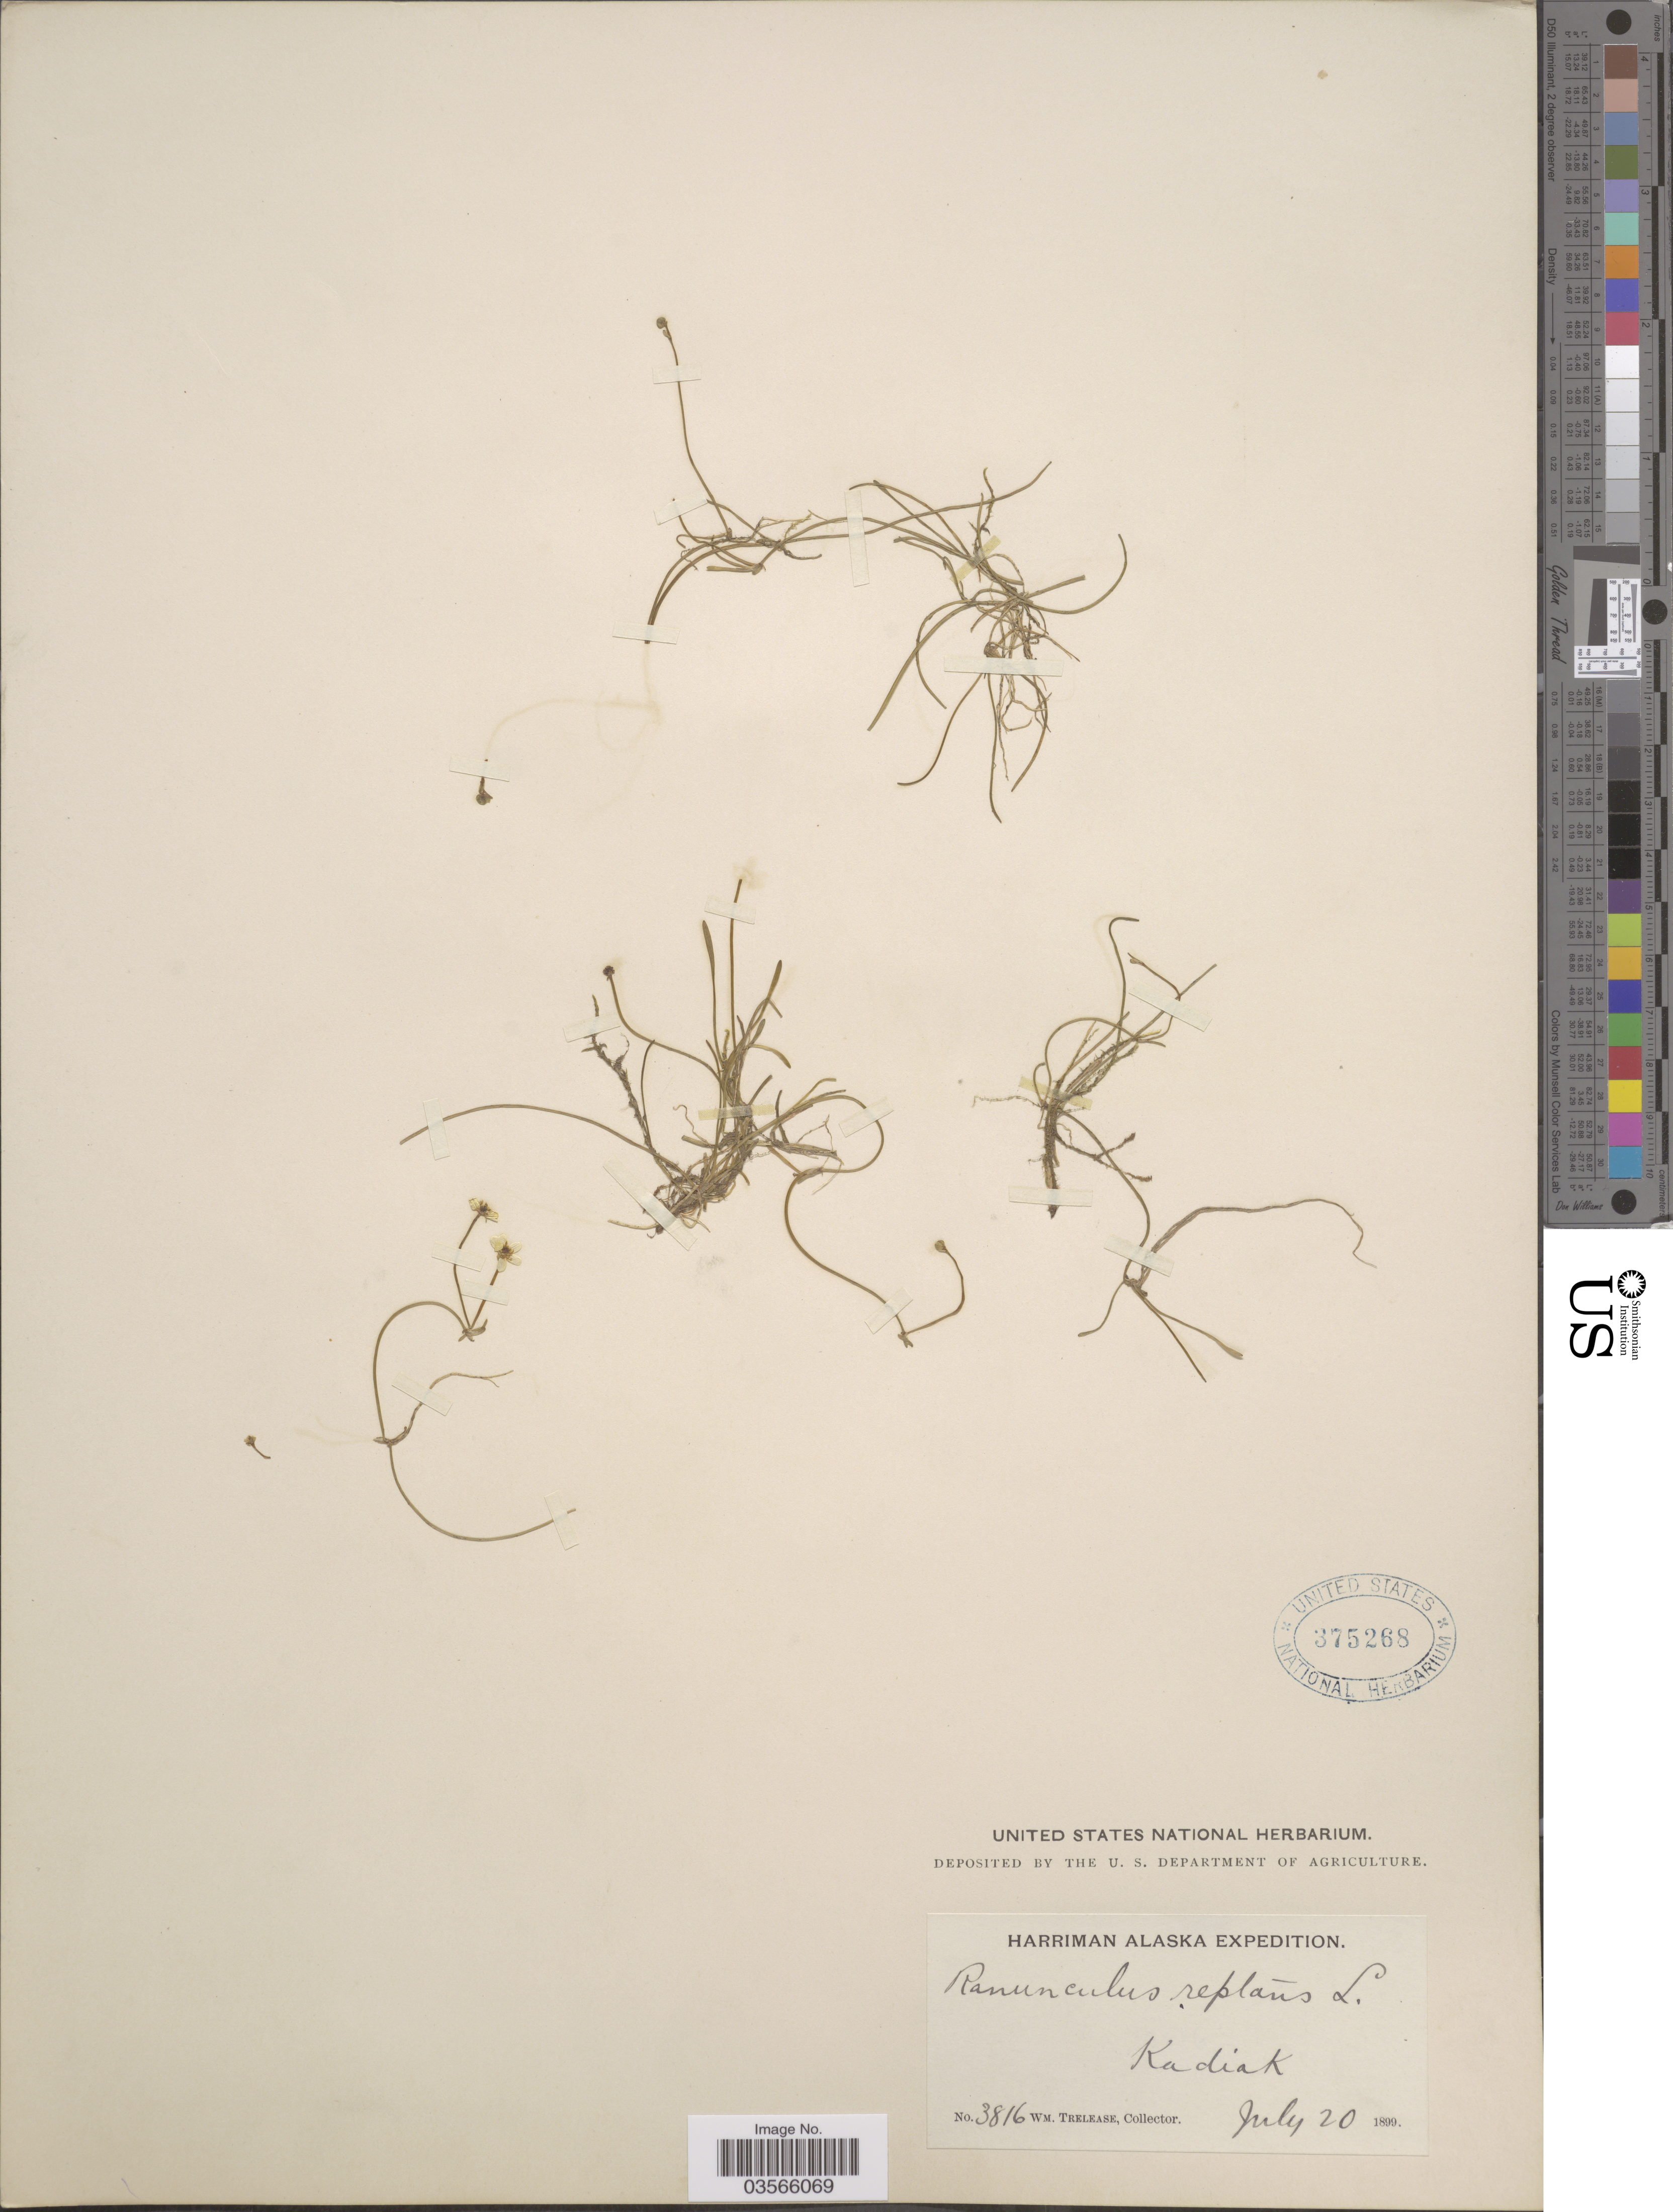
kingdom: Plantae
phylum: Tracheophyta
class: Magnoliopsida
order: Ranunculales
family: Ranunculaceae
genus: Ranunculus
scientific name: Ranunculus flammula var. filiformis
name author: (Michx.) Hook.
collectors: W. Trelease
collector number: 3816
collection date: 1899-07-20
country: United States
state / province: Alaska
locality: Kadiak.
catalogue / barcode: US 375268